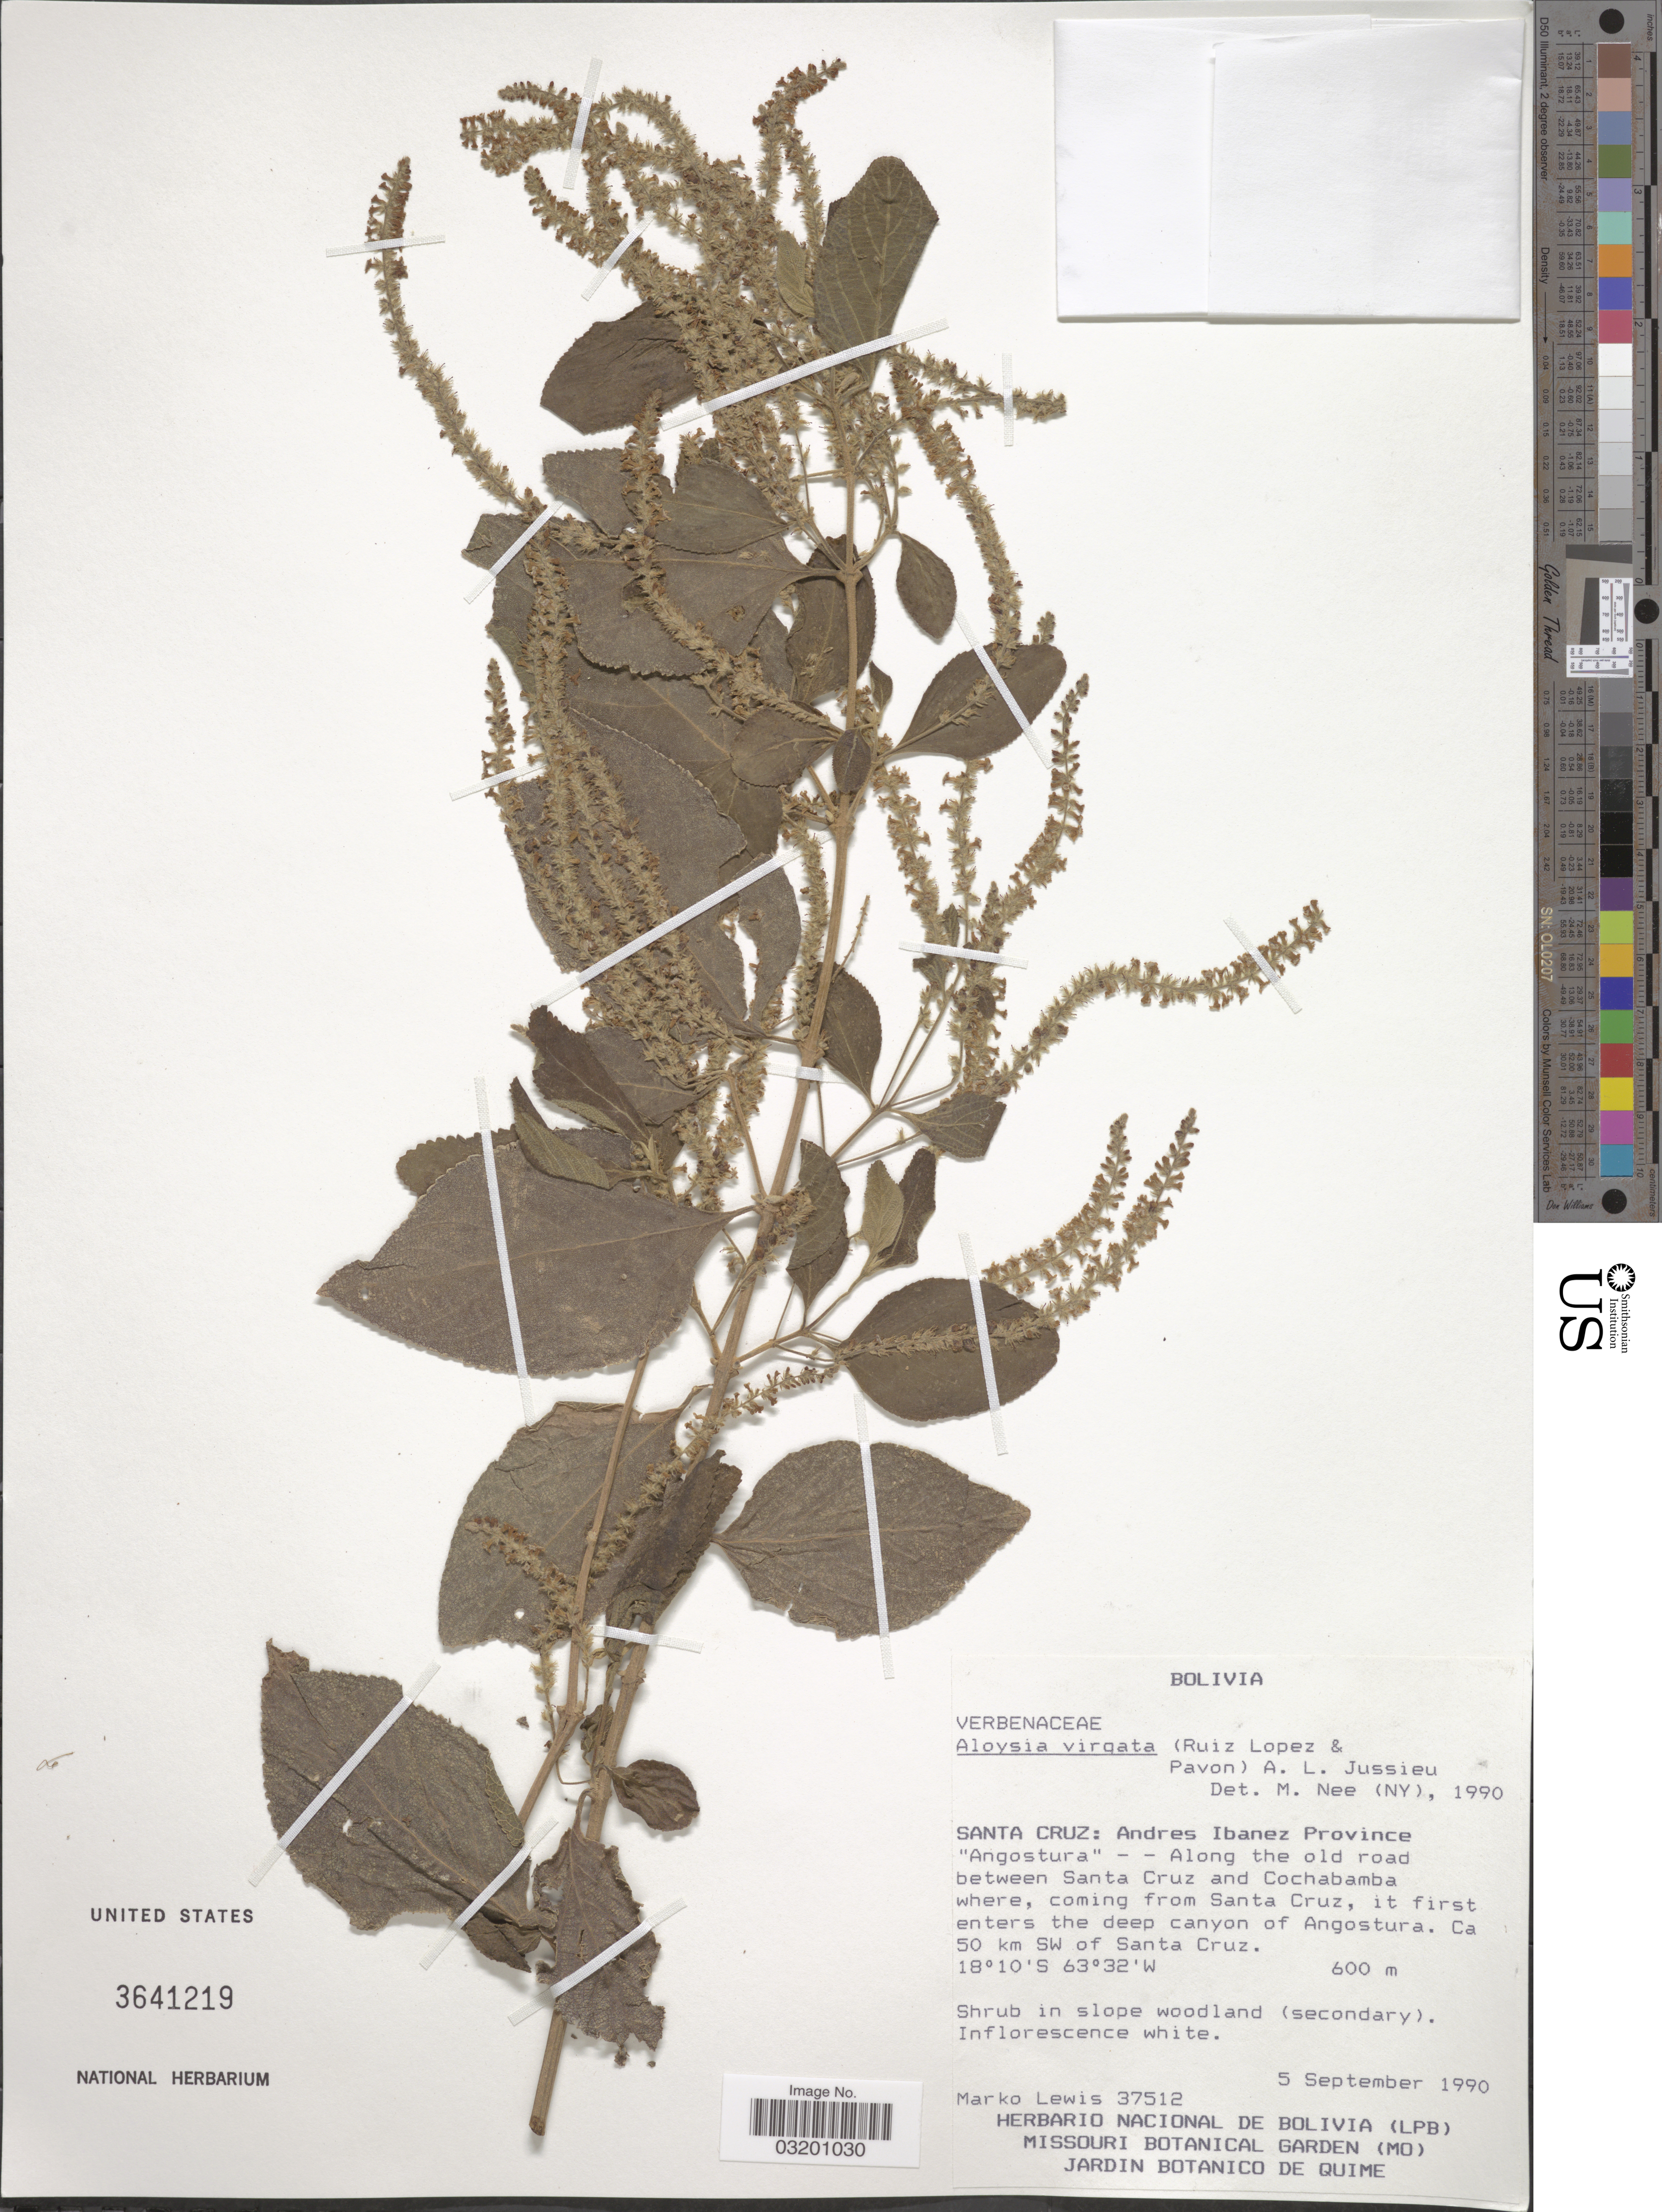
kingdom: Plantae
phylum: Tracheophyta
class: Magnoliopsida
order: Lamiales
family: Verbenaceae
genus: Aloysia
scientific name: Aloysia virgata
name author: (Ruiz & Pav.) Juss.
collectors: M. A. Lewis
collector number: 37512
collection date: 1990-09-05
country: Bolivia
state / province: Santa Cruz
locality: Andres Ibanez Province, "Angostura" - - Along the old road between Santa Cruz and Cochabamba where, coming from Santa Cruz, it first enters the deep canyon of Angostura. Ca 50 km SW of Santa Cruz.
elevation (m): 600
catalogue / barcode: US 3641219